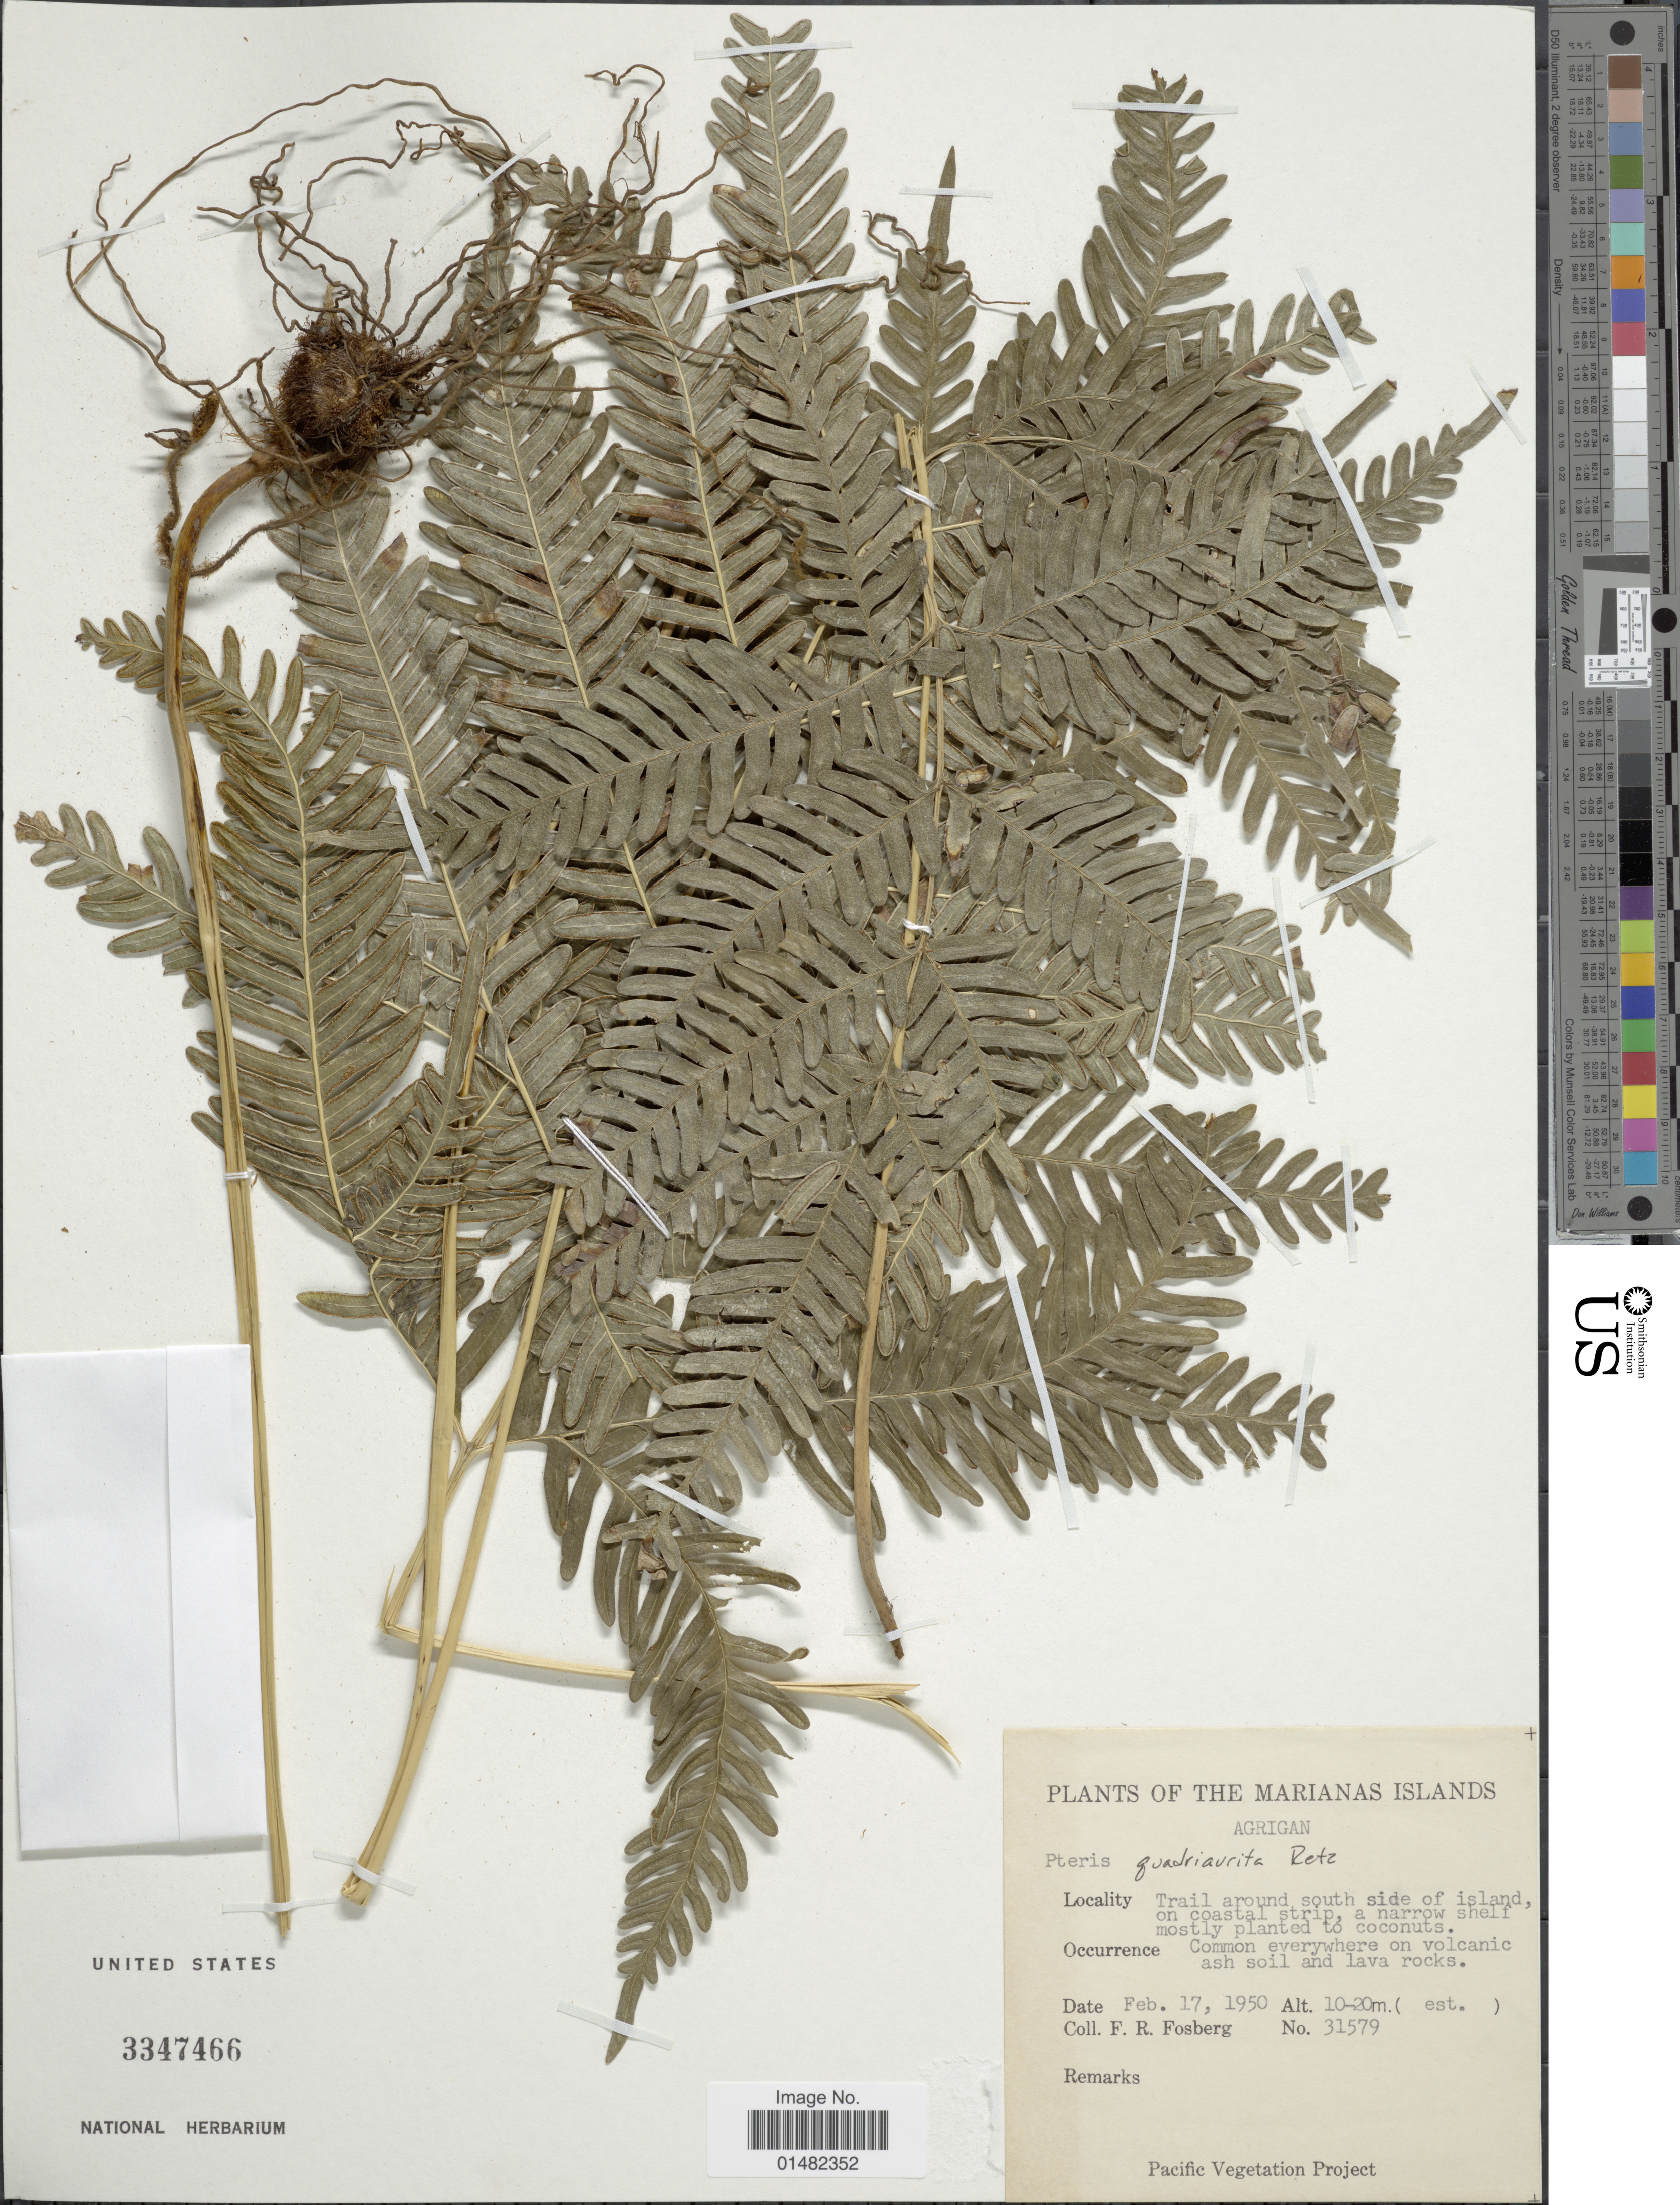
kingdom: Plantae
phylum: Tracheophyta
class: Polypodiopsida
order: Polypodiales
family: Pteridaceae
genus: Pteris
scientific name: Pteris quadriaurita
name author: Retz.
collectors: F. R. Fosberg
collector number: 31579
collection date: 1950-02-17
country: Northern Mariana Islands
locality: Agrigan, Trail around south side of island, on coastal strip, a narrow shelf mostly planted to coconuts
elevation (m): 10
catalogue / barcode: US 3347466